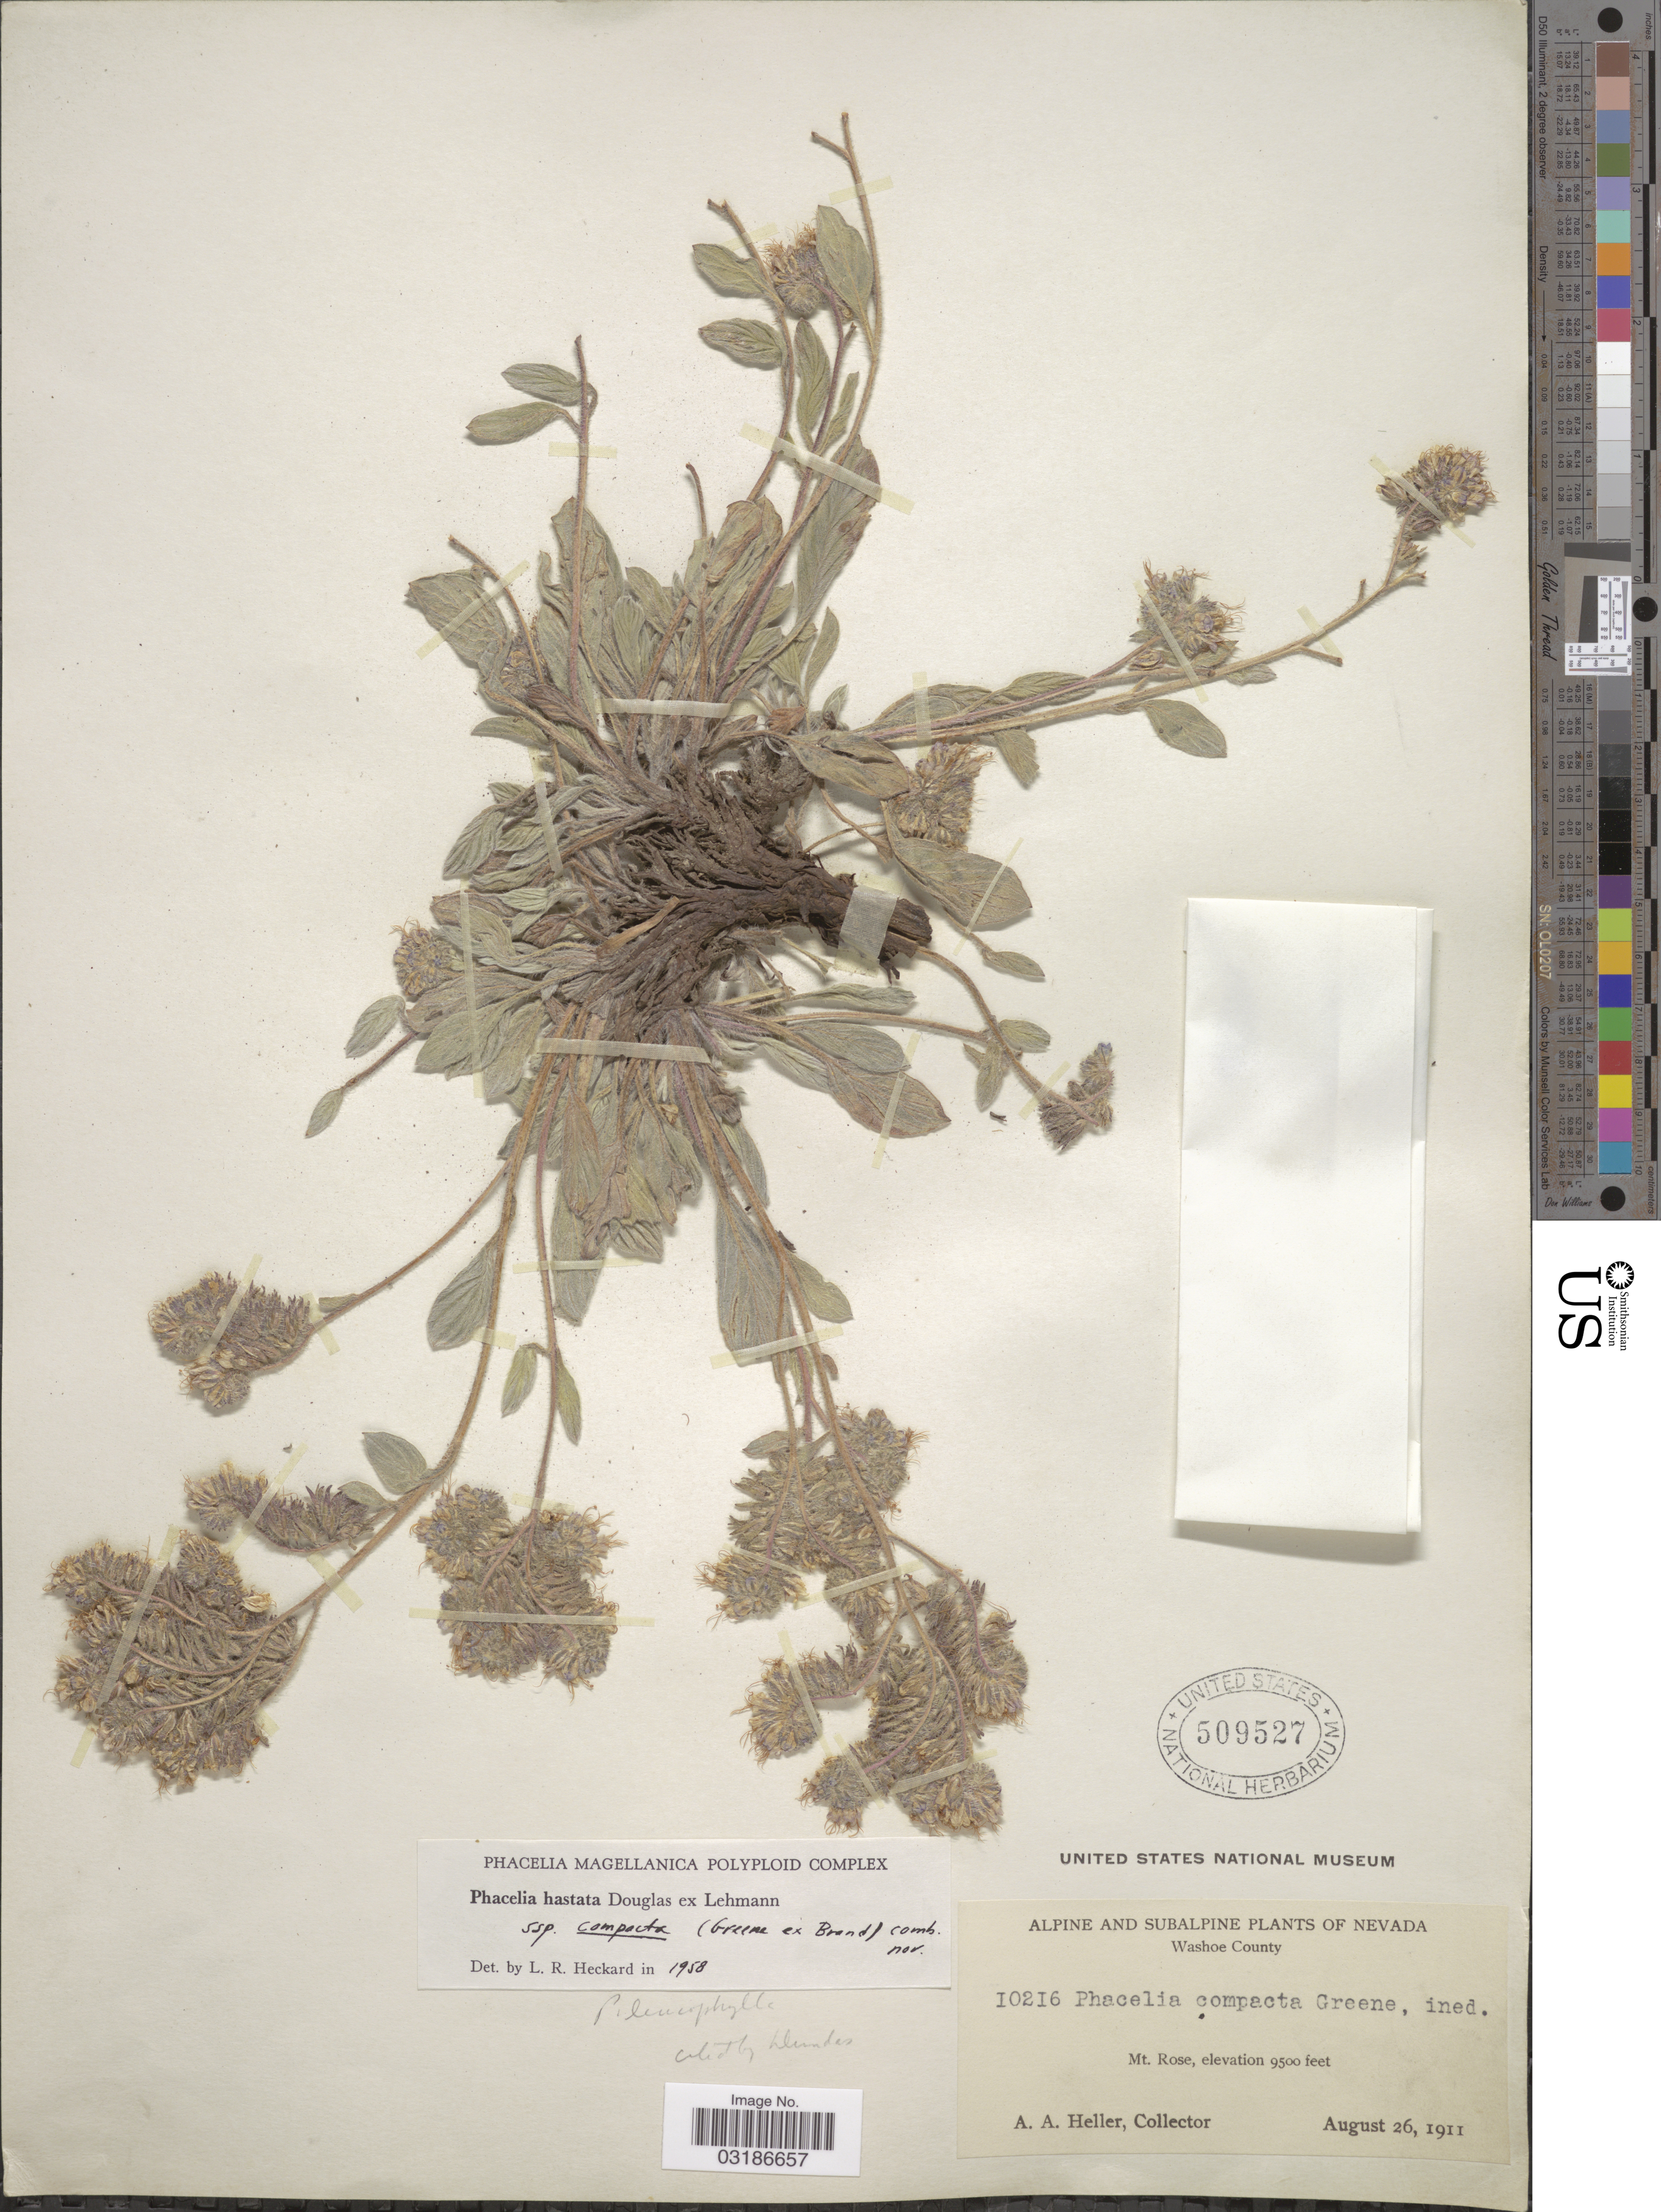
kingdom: Plantae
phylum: Tracheophyta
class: Magnoliopsida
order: Boraginales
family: Hydrophyllaceae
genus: Phacelia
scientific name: Phacelia hastata subsp. compacta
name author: (Brand) Heckard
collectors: A. A. Heller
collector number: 10216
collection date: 1911-08-26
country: United States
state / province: Nevada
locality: Alpine and Subalpine of Nevada, Washoe County, Mt. Rose.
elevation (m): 2896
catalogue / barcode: US 509527